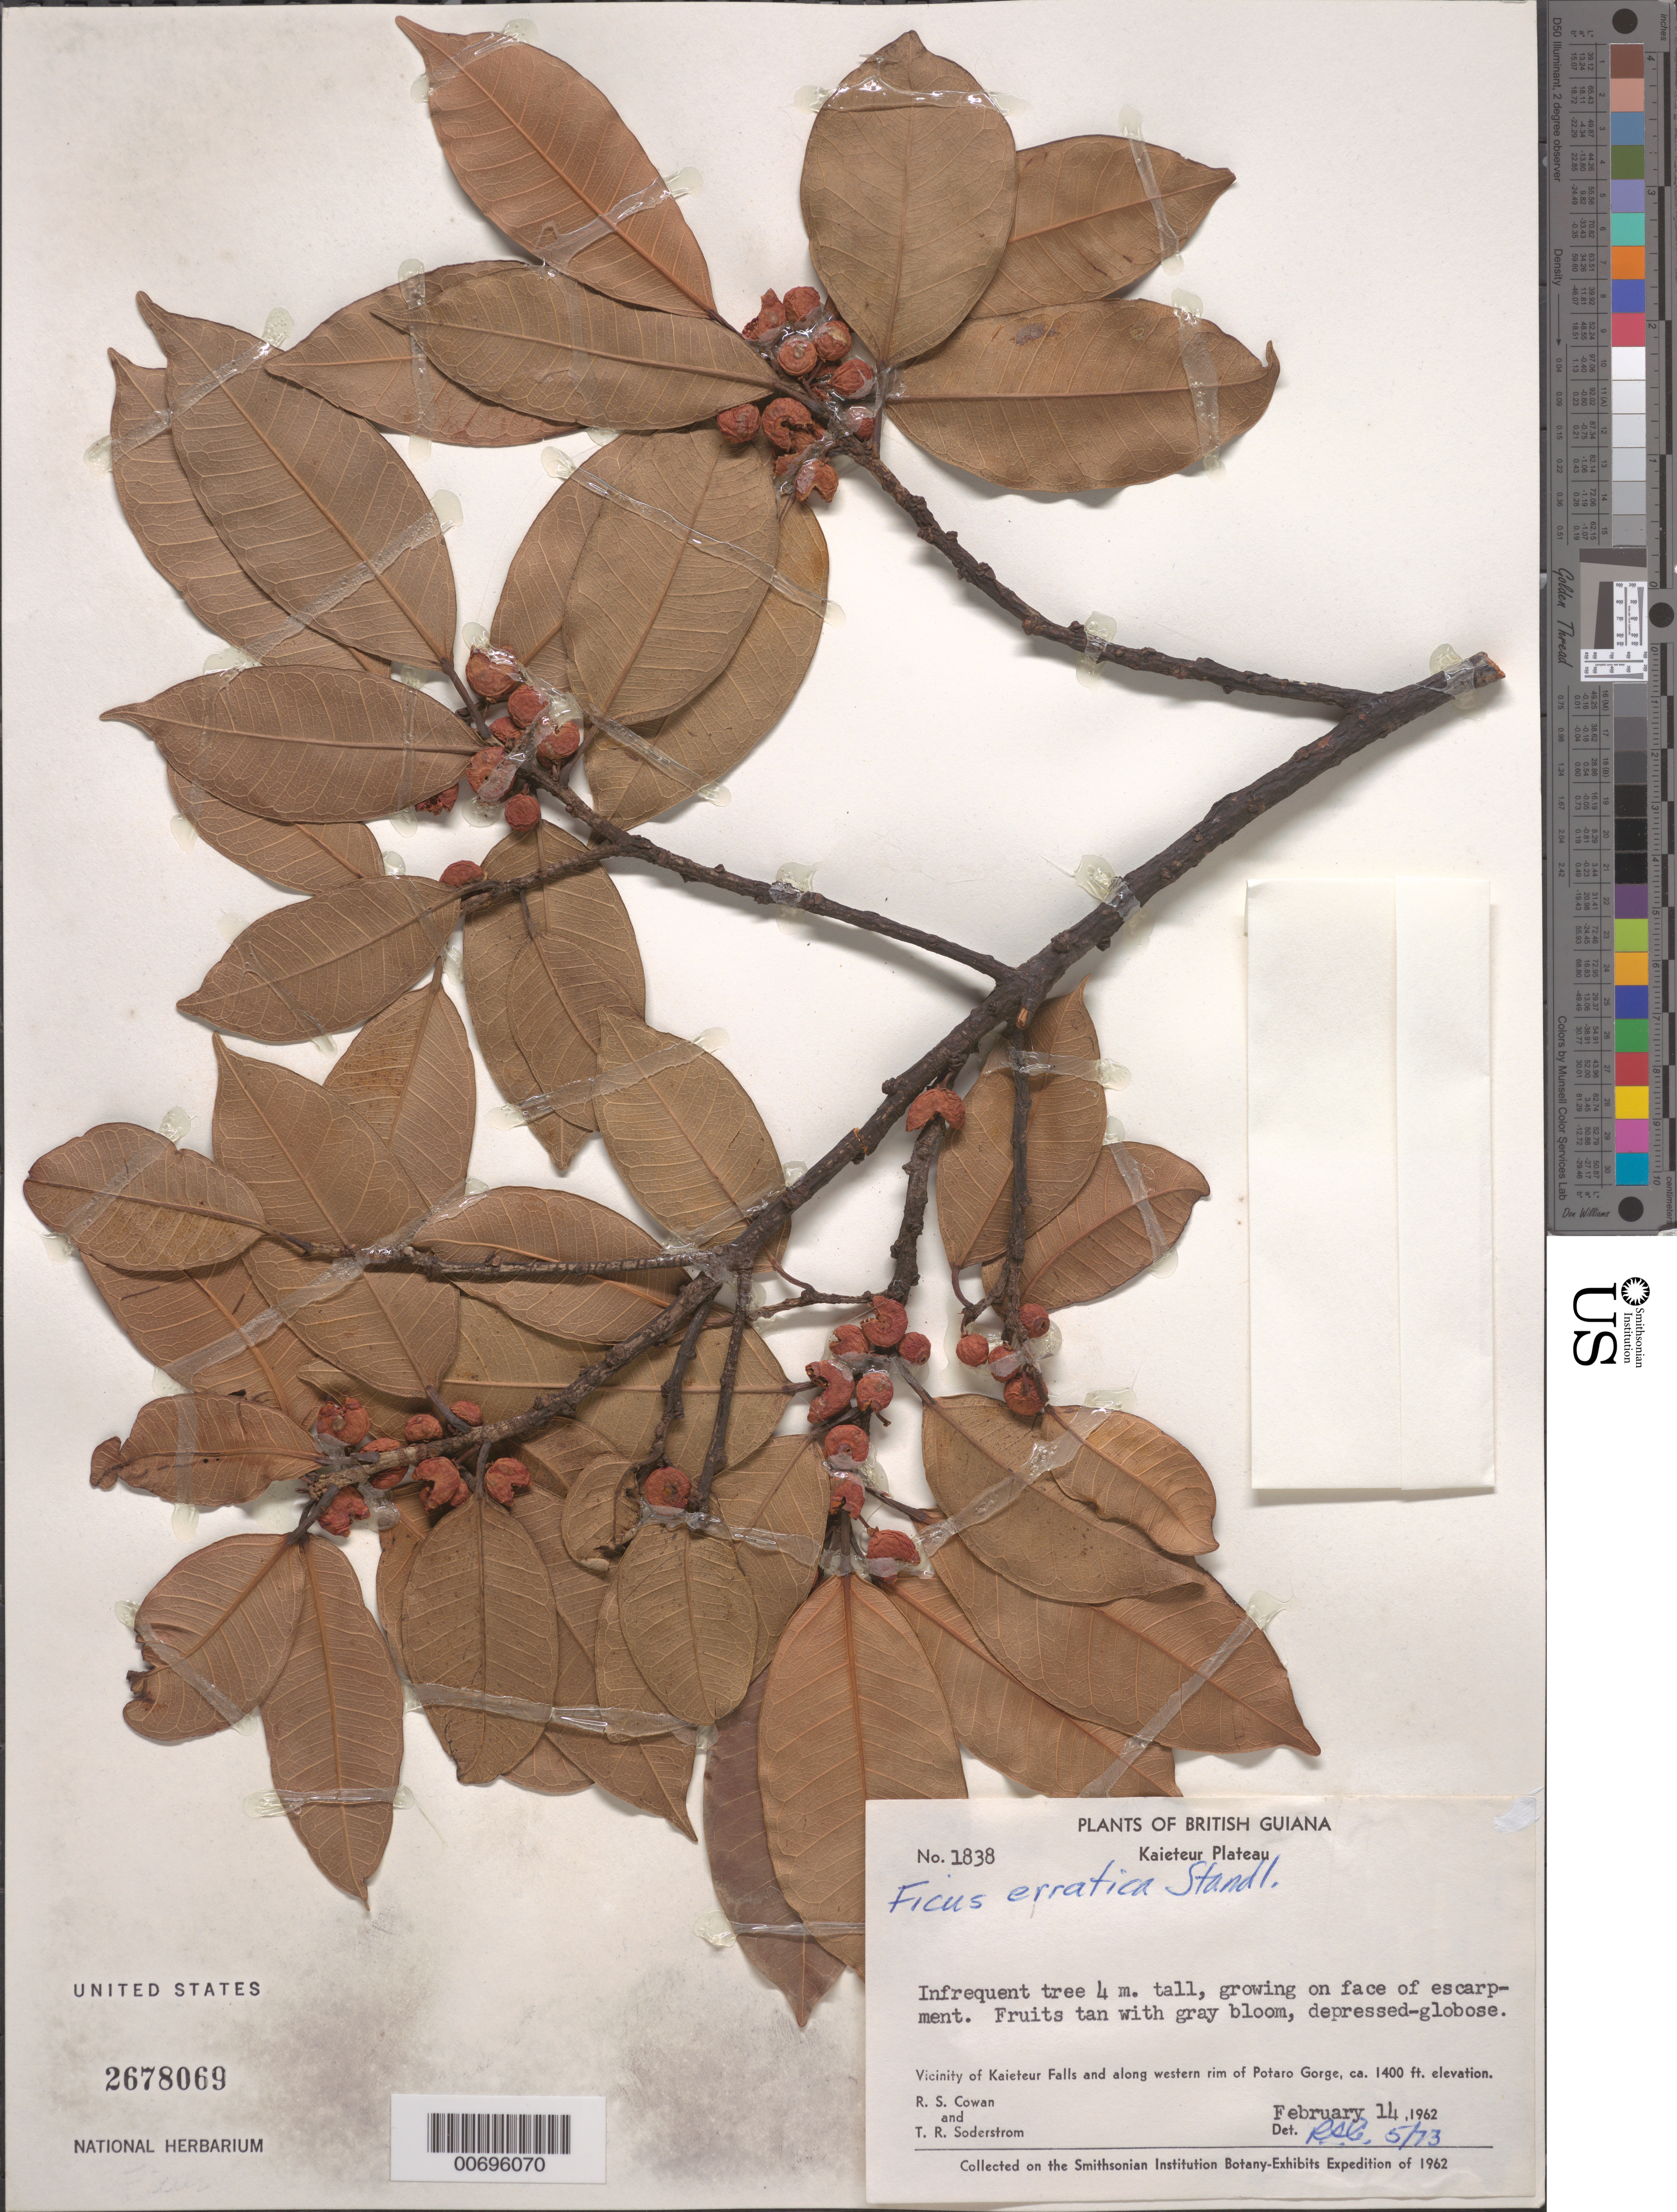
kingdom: Plantae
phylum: Tracheophyta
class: Magnoliopsida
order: Rosales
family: Moraceae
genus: Ficus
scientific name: Ficus erratica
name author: Standl.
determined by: Cowan, R. S.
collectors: R. S. Cowan & T. R. Soderstrom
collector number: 1838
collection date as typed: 14-Feb-62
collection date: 1962-02-14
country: Guyana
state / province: Potaro-Siparuni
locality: Kaieteur Plateau, Kaieteur Falls, Potaro Gorge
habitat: Face of escarpment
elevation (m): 427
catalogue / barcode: US 2678069